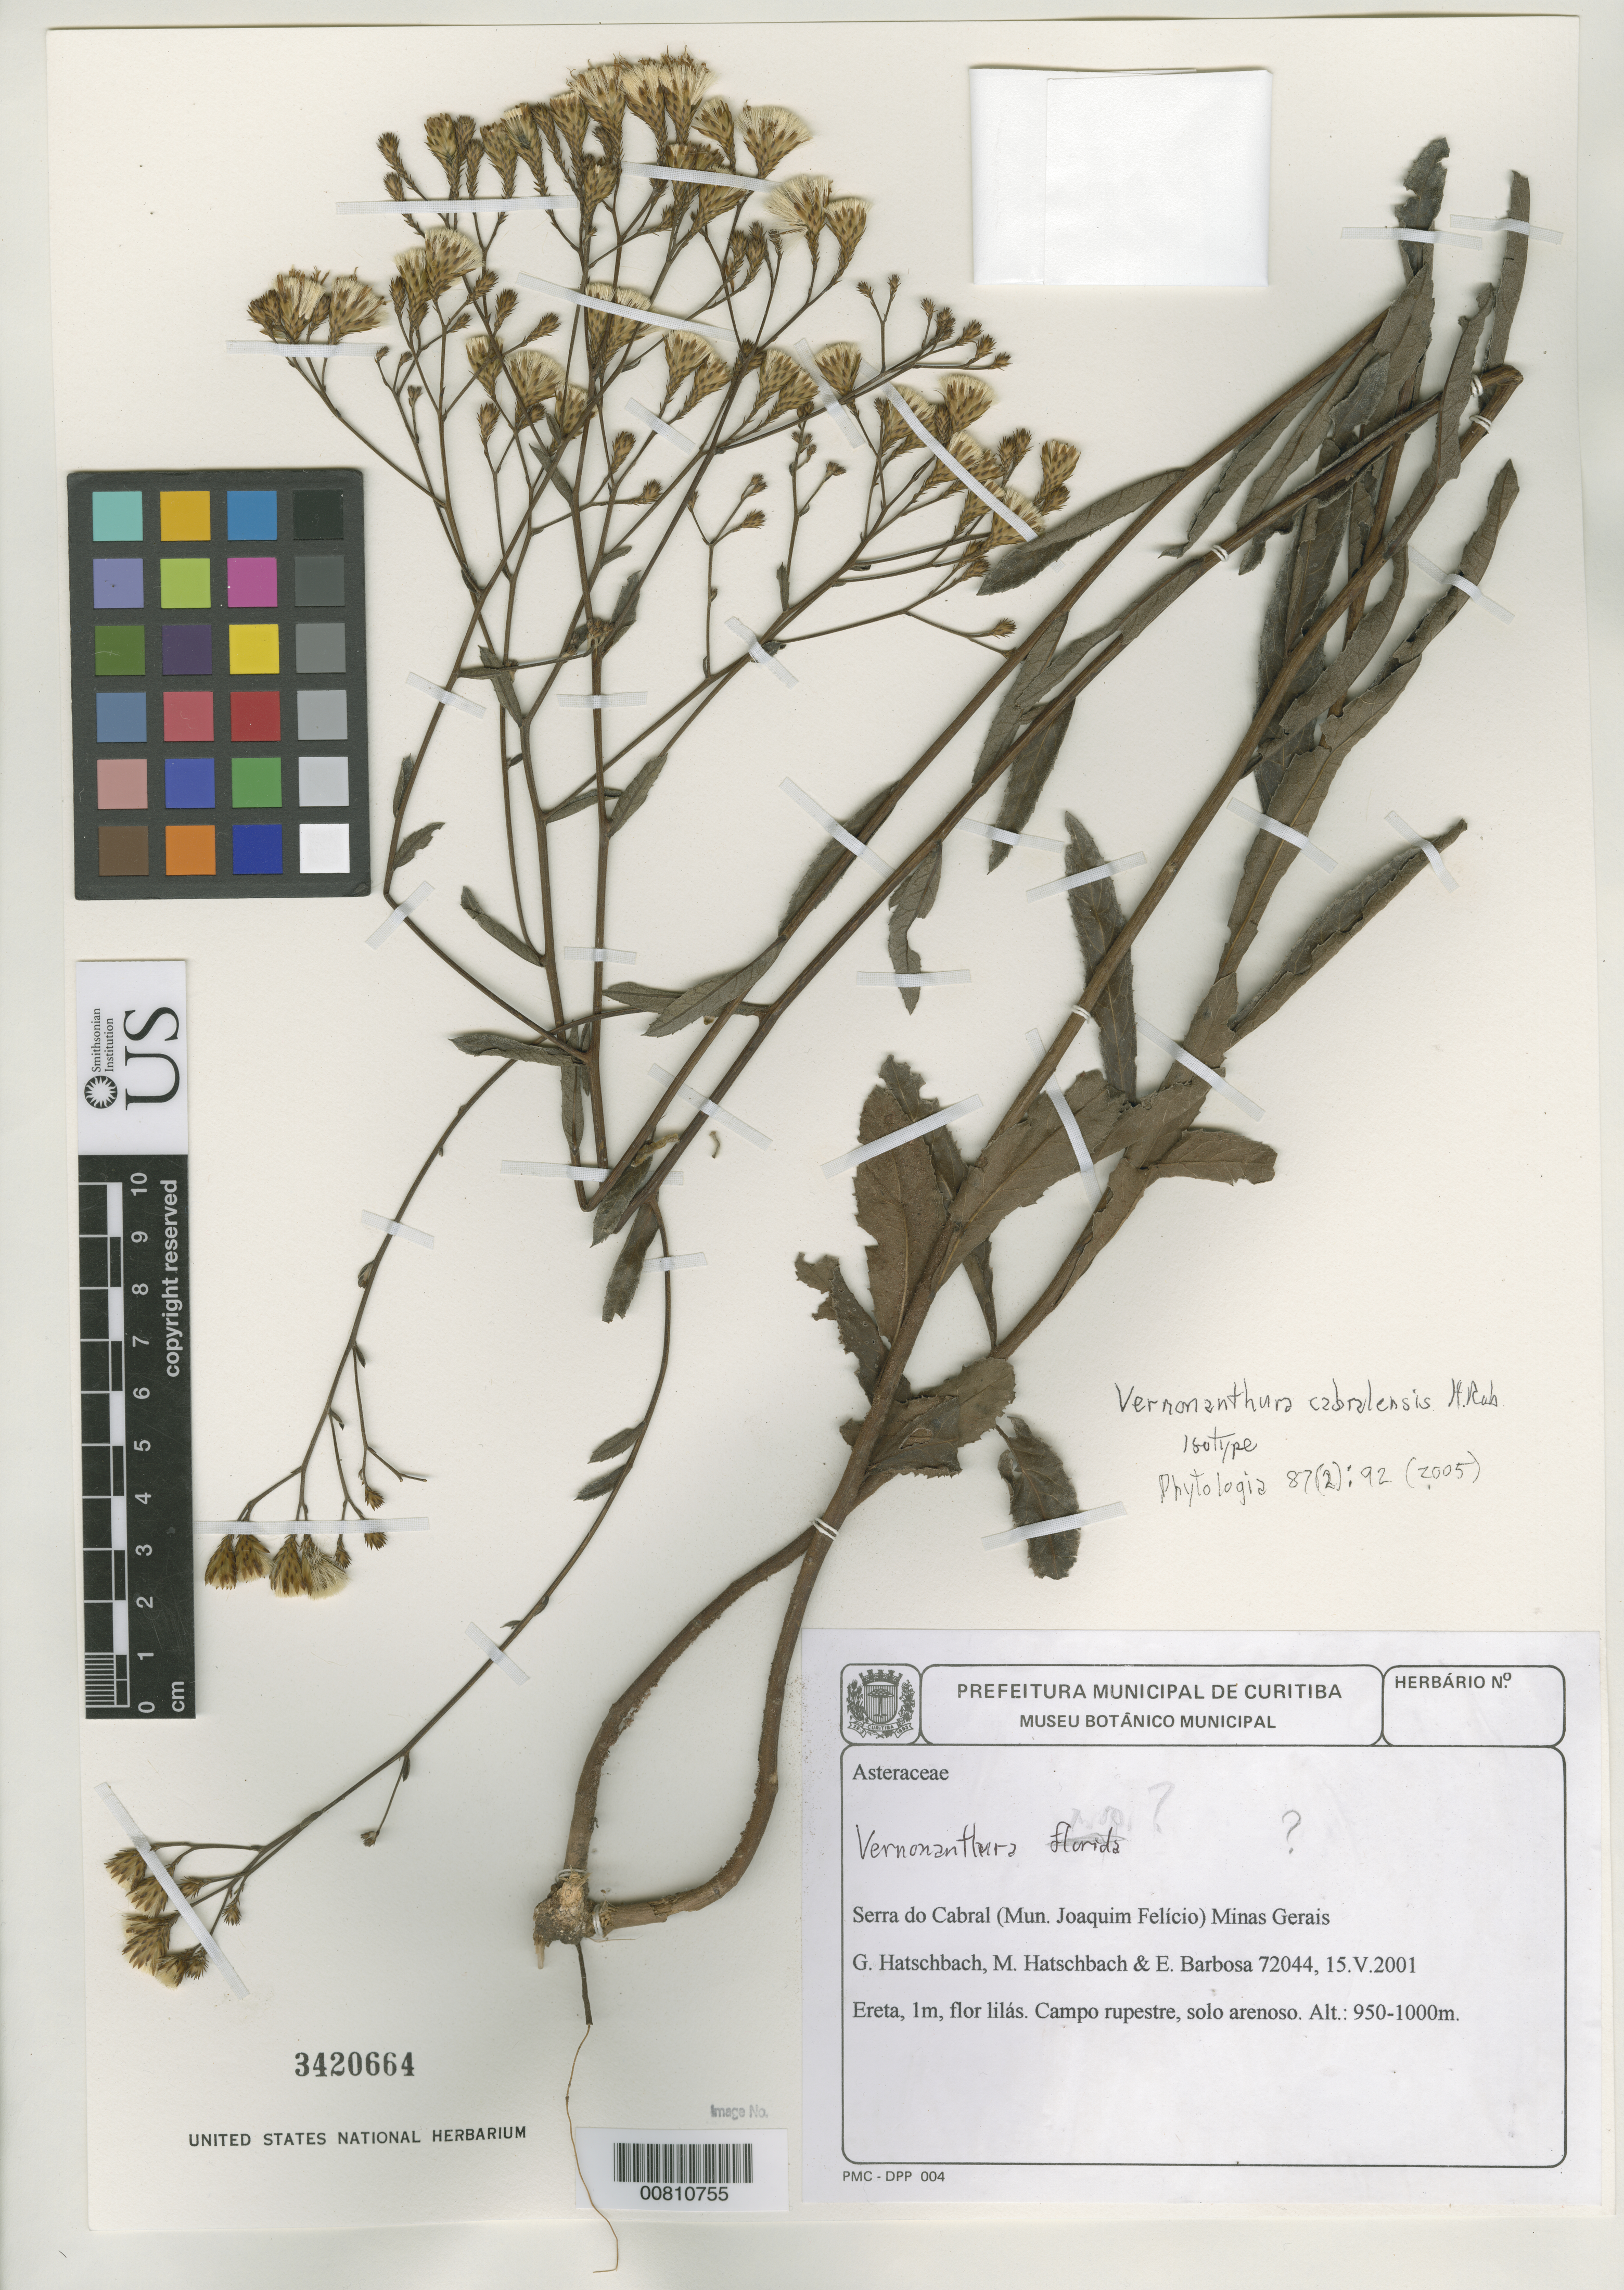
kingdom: Plantae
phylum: Tracheophyta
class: Magnoliopsida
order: Asterales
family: Asteraceae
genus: Vernonanthura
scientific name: Vernonanthura cabralensis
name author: H. Rob.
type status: Isotype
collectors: G. Hatschbach, M. M. Hatschbach & E. L. Barbosa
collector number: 72044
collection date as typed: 15 May 2001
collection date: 2001-05-15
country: Brazil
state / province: Minas Gerais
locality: Serra do Cabral (Mun. Joaquim Felício), Minas Gerais.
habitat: Campo rupestre, solo arenoso.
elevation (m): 950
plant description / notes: Holotype at MBM.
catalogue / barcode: US 3420664